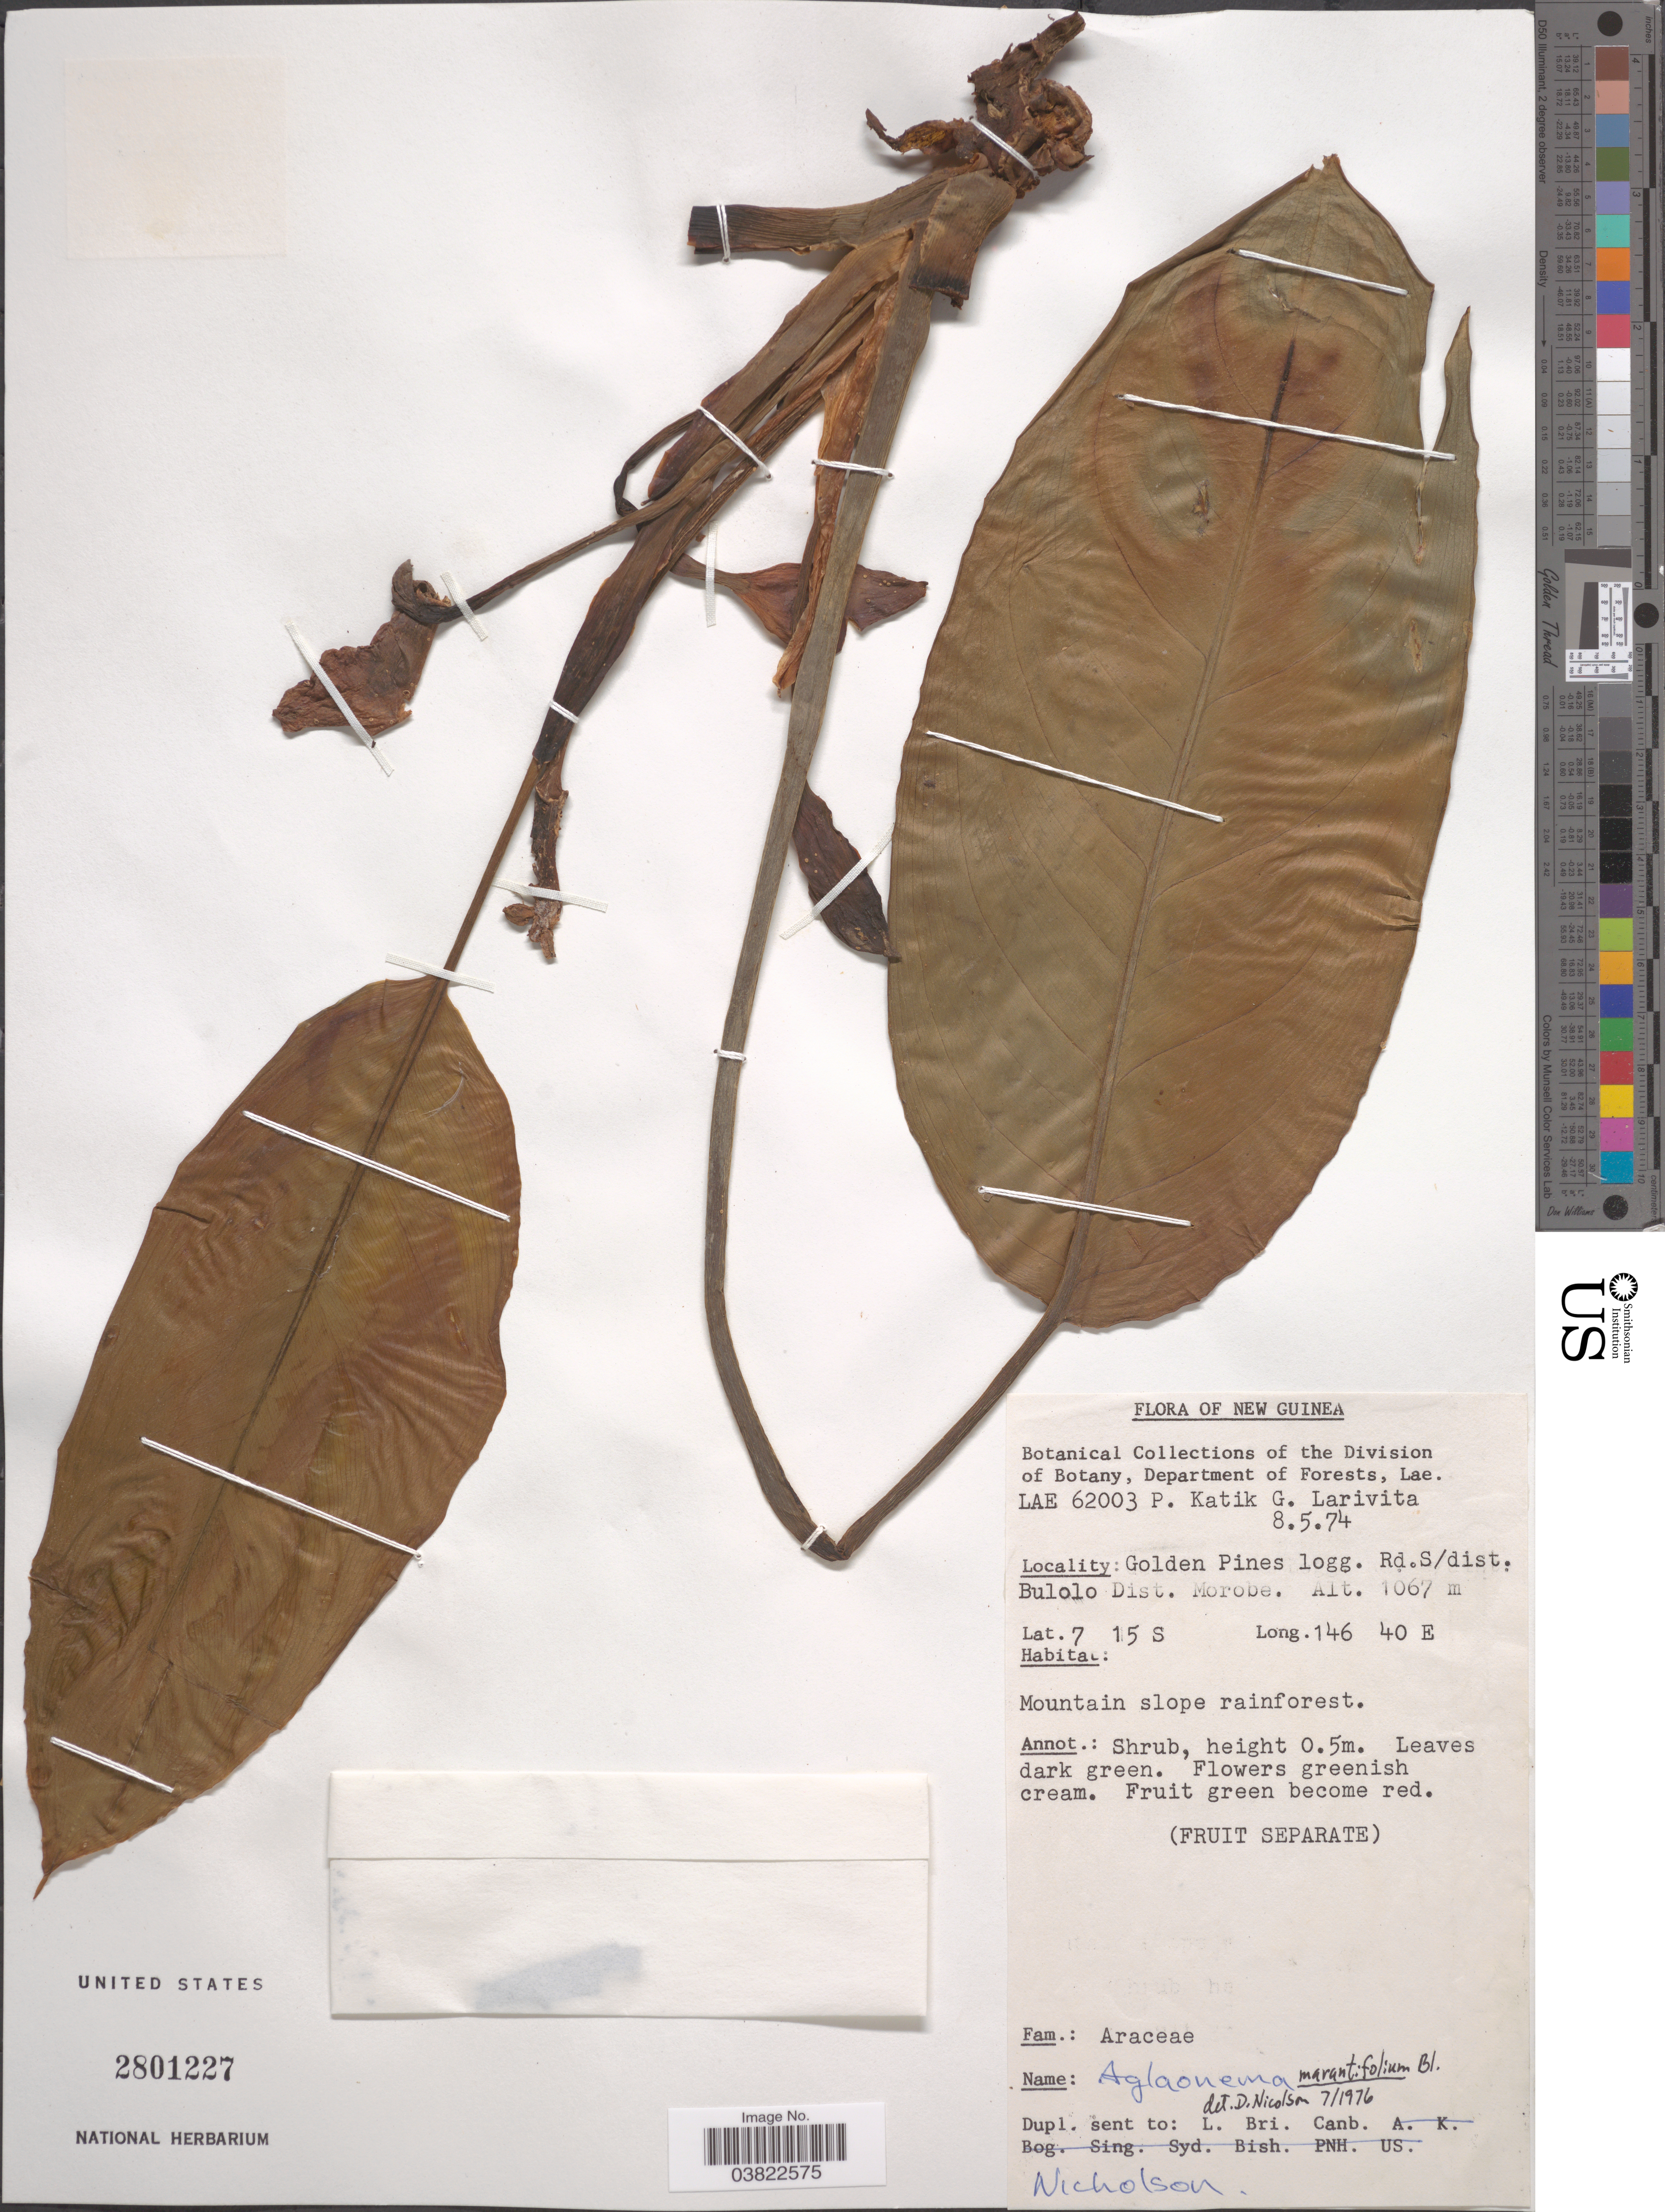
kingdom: Plantae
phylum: Tracheophyta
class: Liliopsida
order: Alismatales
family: Araceae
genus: Aglaonema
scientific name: Aglaonema marantifolium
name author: Blume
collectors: P. Katik & G. Larivita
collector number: LAE 62003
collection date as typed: Transcribed d/m/y: 8/5/74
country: Papua New Guinea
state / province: Morobe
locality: New Guinea. Golden Pines logg. Rd.S/dist. Bulolo Dist. Morobe.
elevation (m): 1067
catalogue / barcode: US 2801227